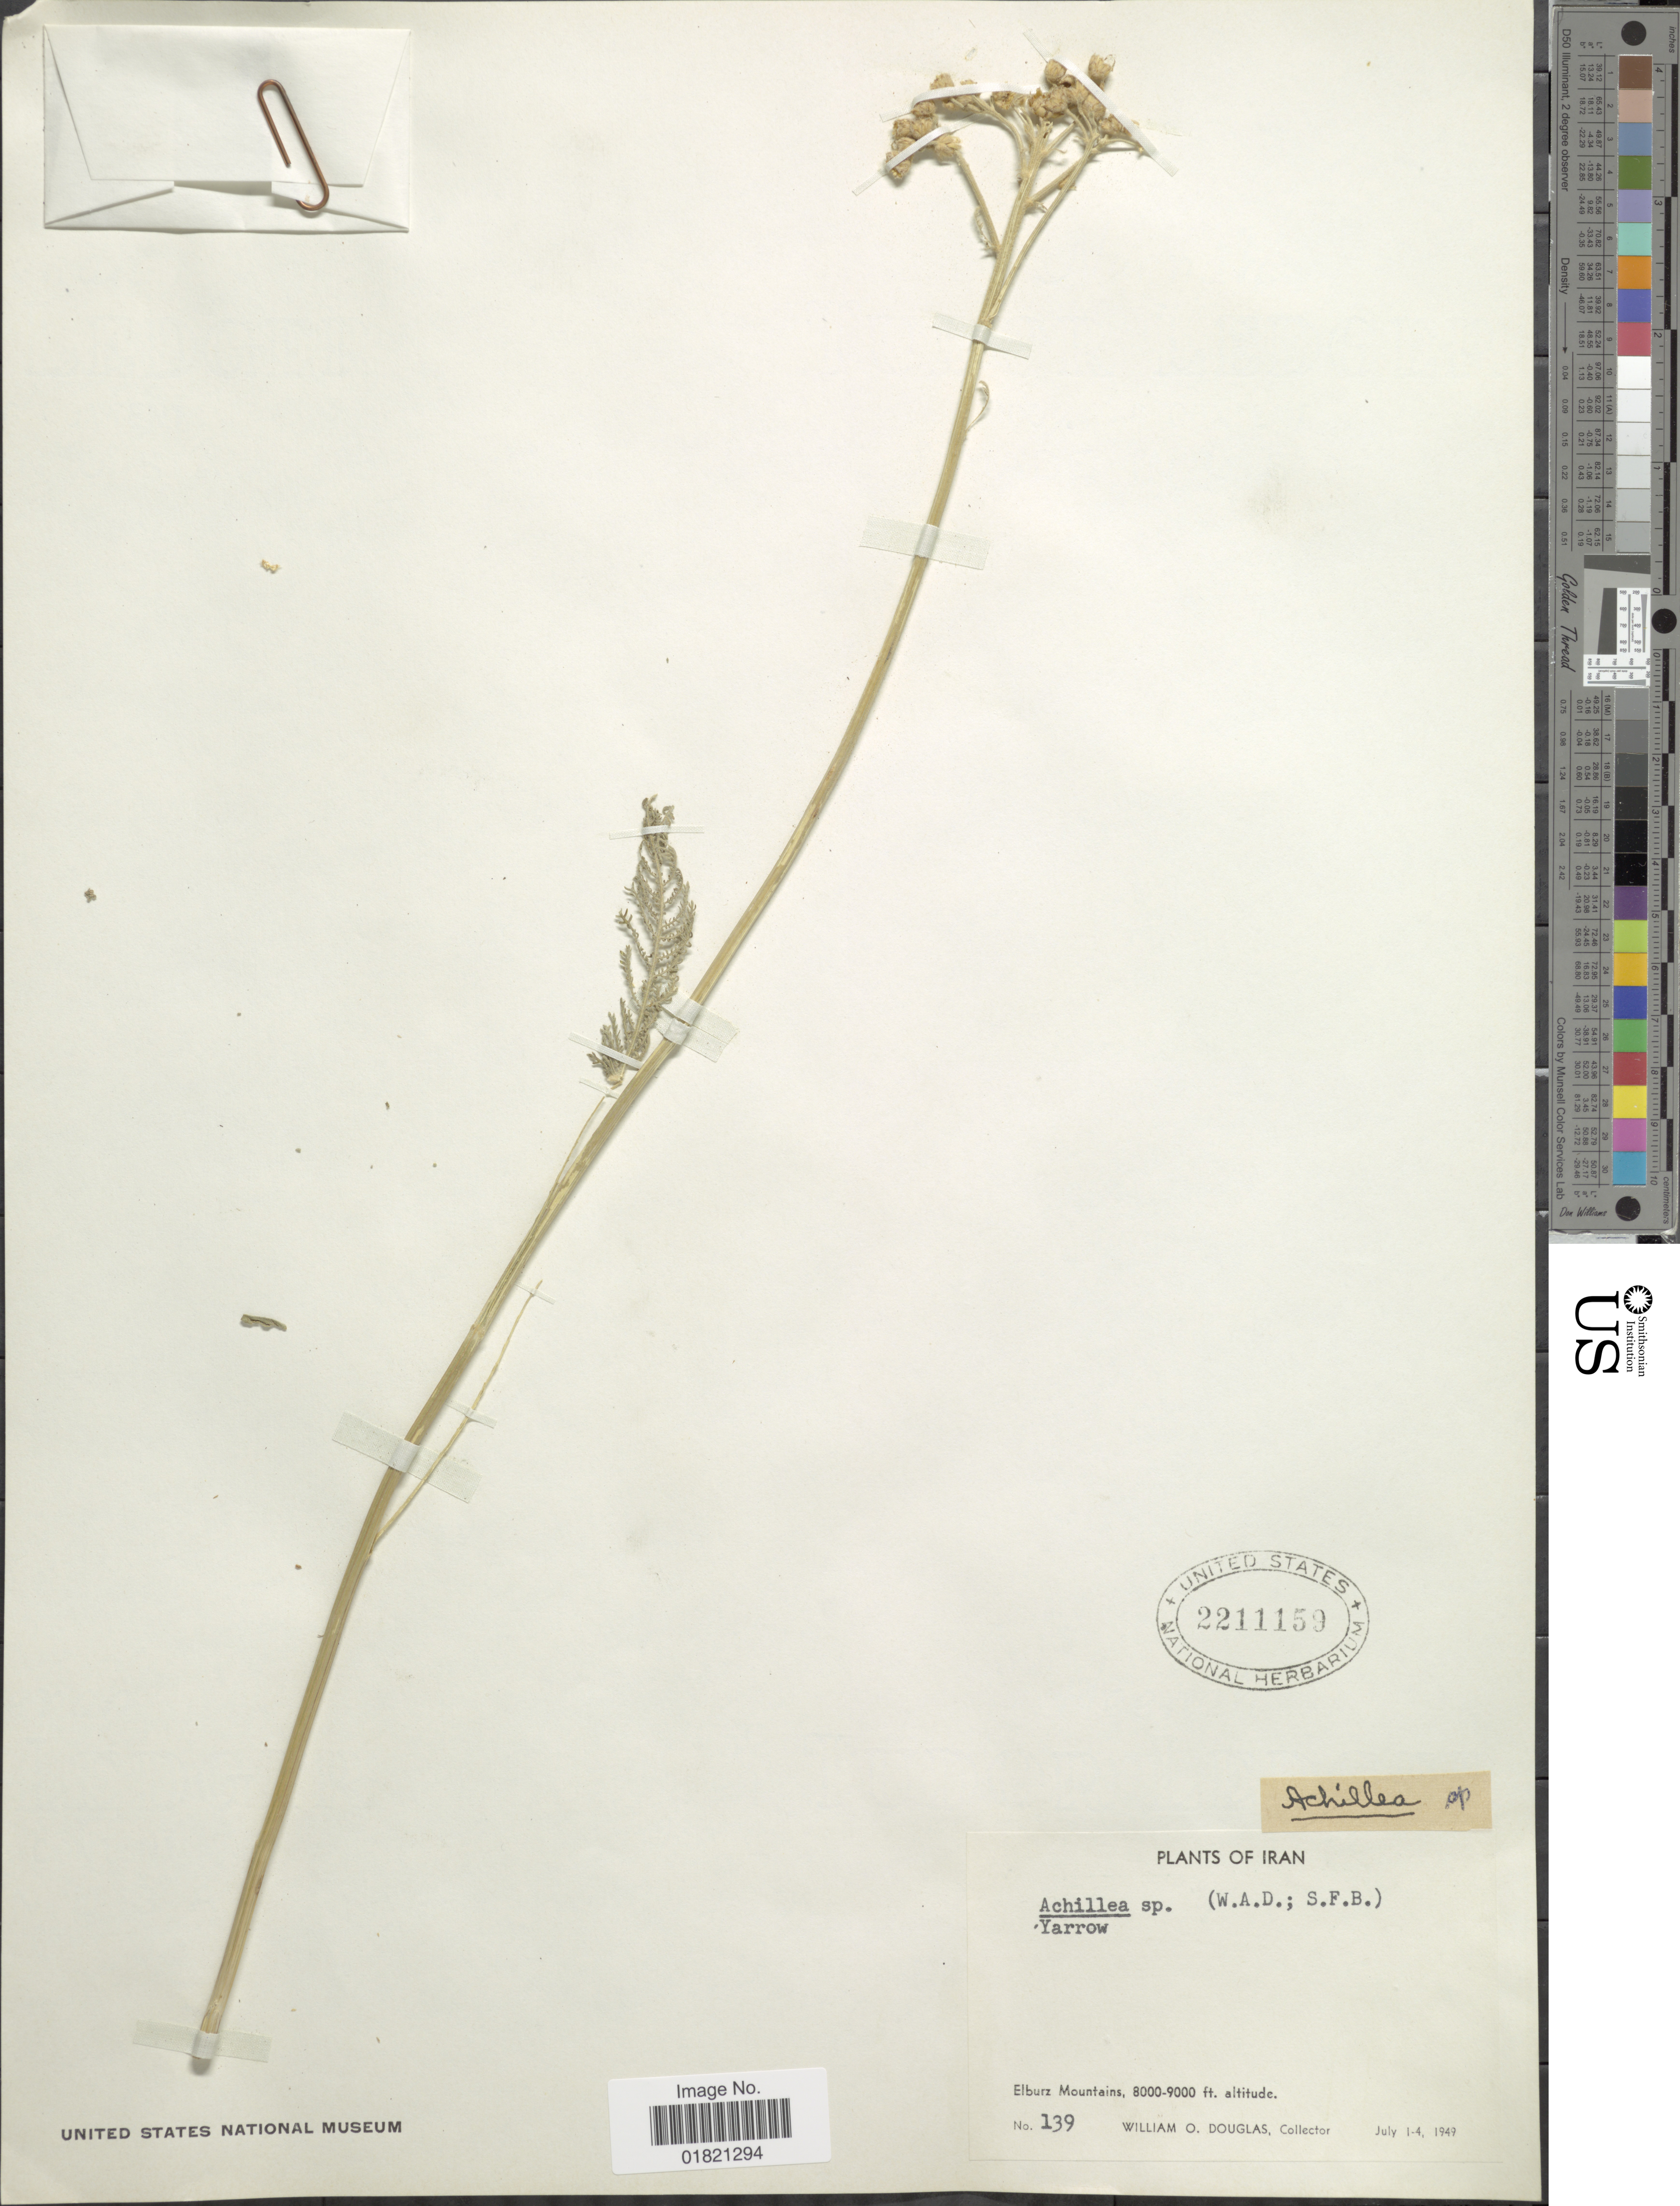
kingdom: Plantae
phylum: Tracheophyta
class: Magnoliopsida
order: Asterales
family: Asteraceae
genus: Achillea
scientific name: Achillea sp.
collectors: W. Douglas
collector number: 139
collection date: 1949-07-01/1949-07-04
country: Iran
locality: Elburz Mountains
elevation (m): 2438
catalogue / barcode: US 2211159